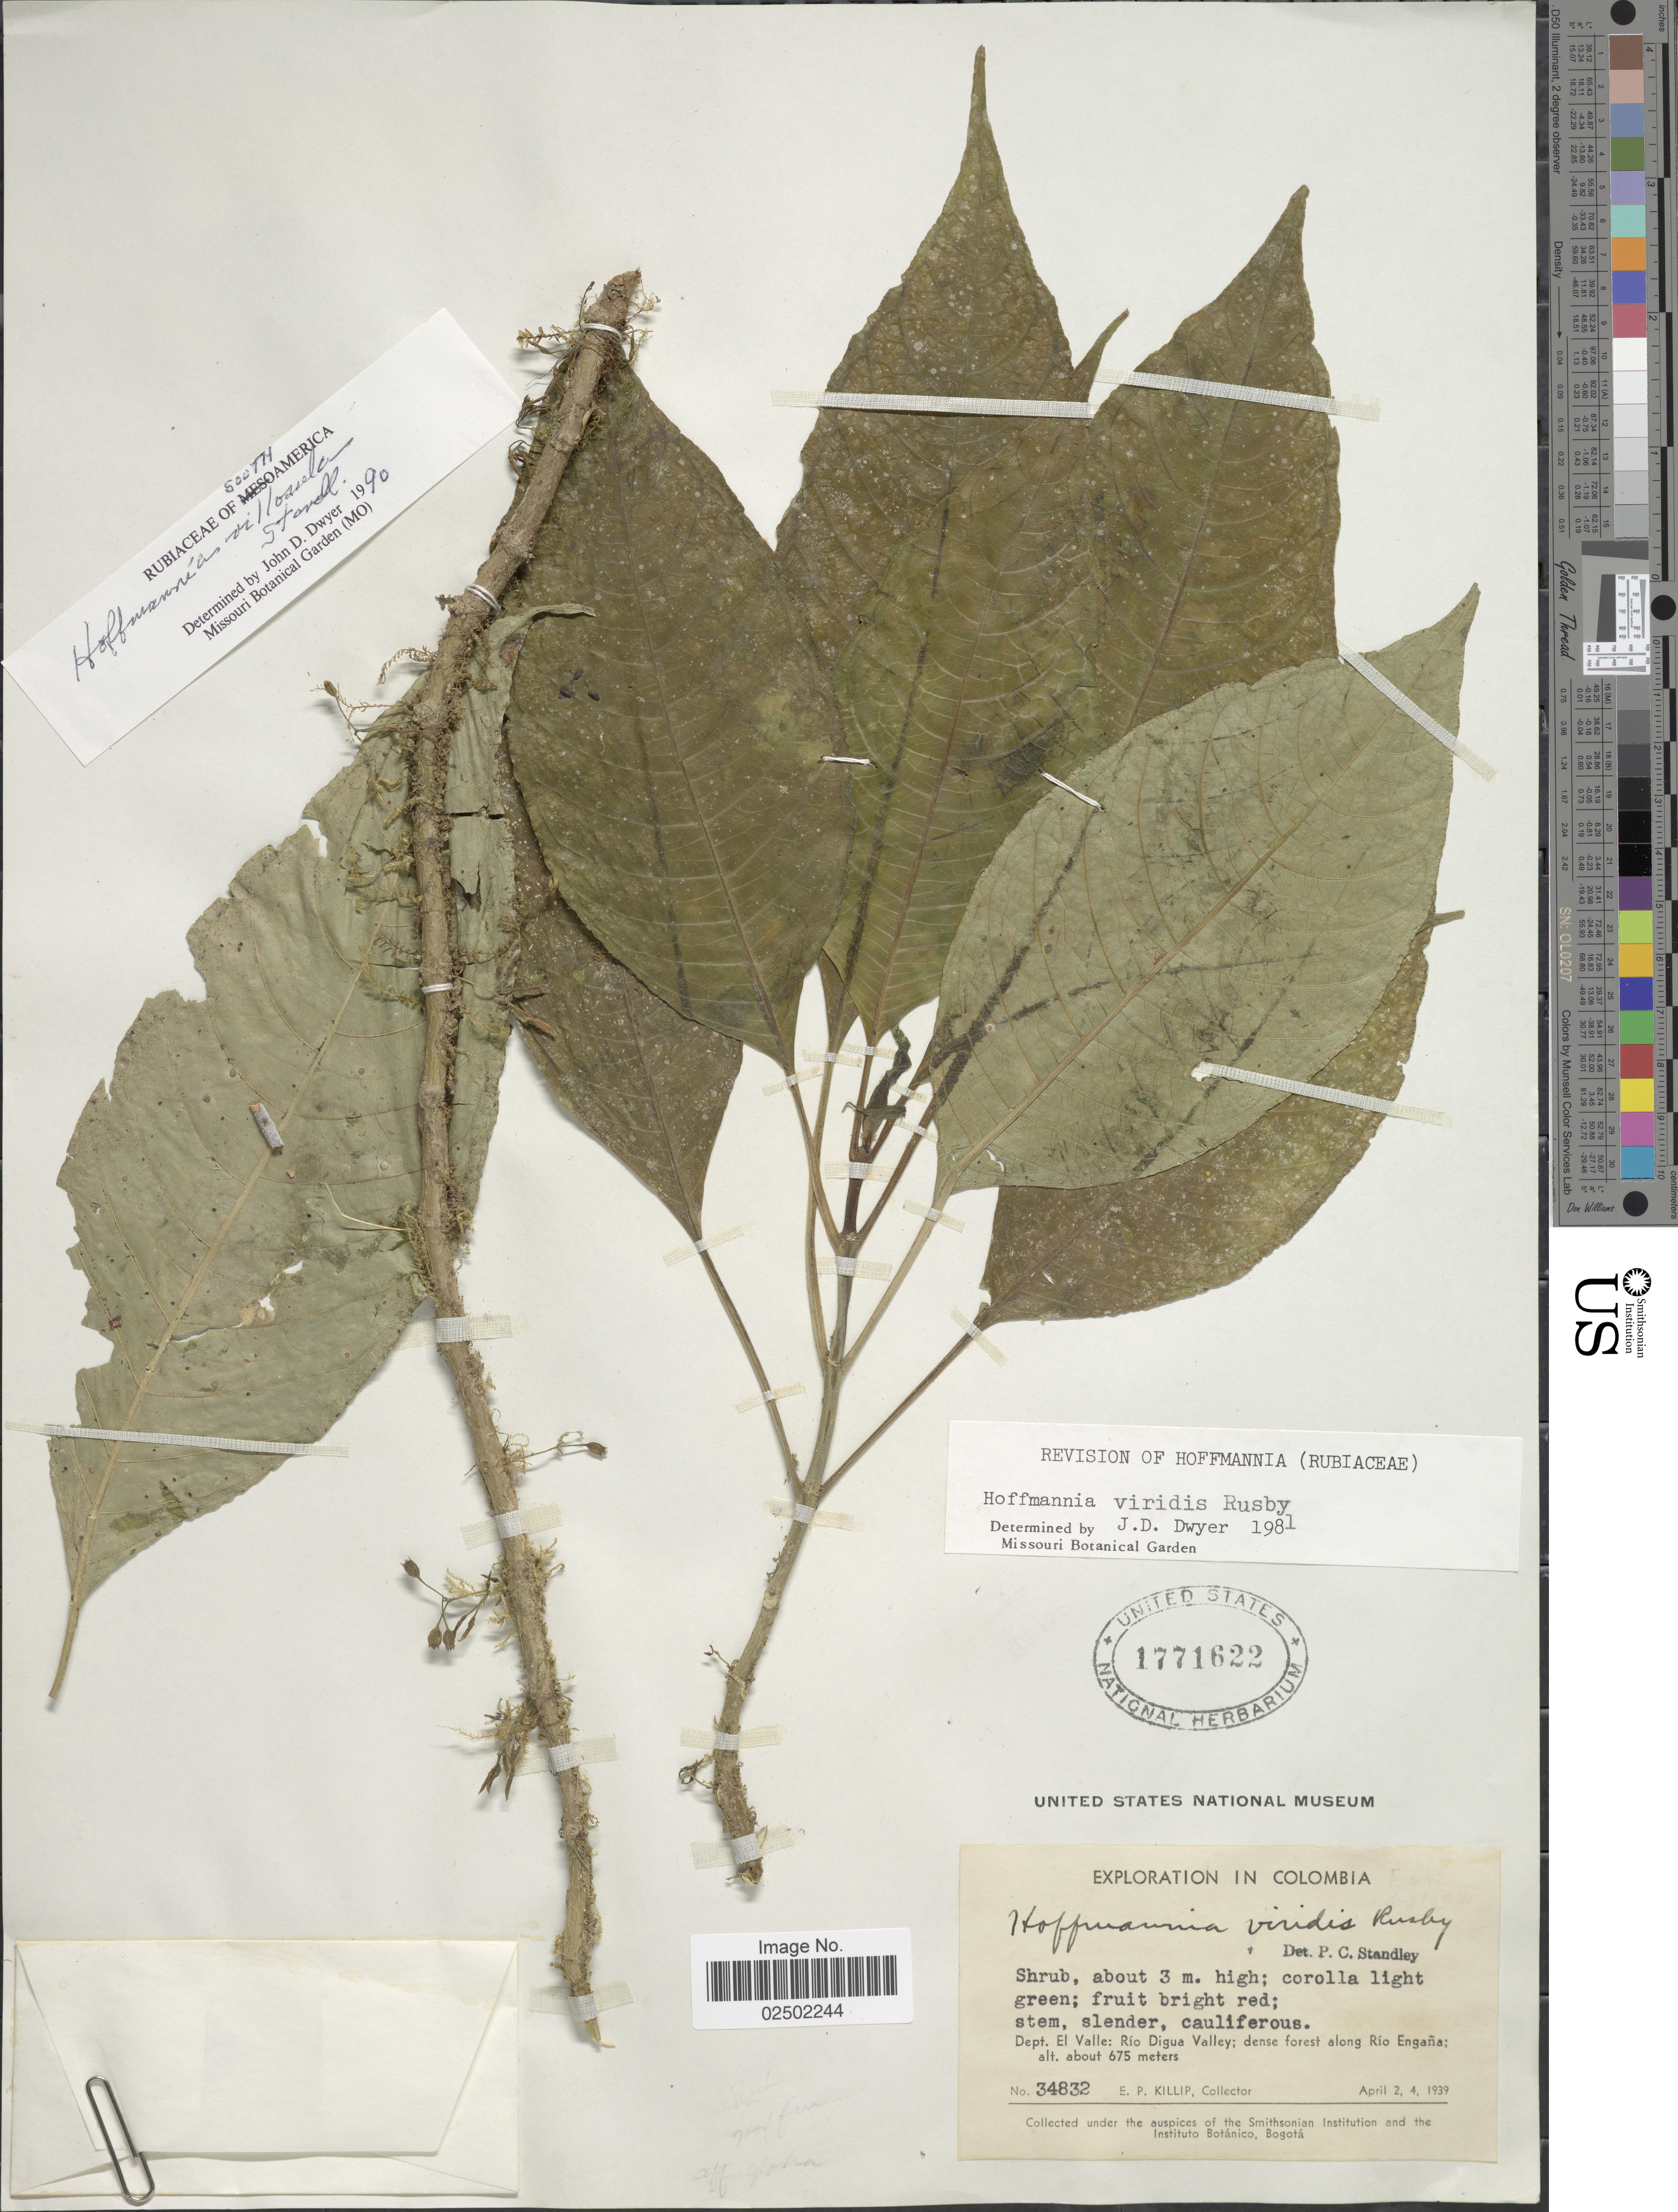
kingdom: Plantae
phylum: Tracheophyta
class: Magnoliopsida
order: Gentianales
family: Rubiaceae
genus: Hoffmannia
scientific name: Hoffmannia viridis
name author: Rusby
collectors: E. P. Killip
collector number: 34832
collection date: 1939-04-02/1939-04-04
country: Colombia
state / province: Valle del Cauca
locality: Dept. El Valle: Rio Digua Valley, dens forest along Rio Engana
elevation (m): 675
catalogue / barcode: US 1771622